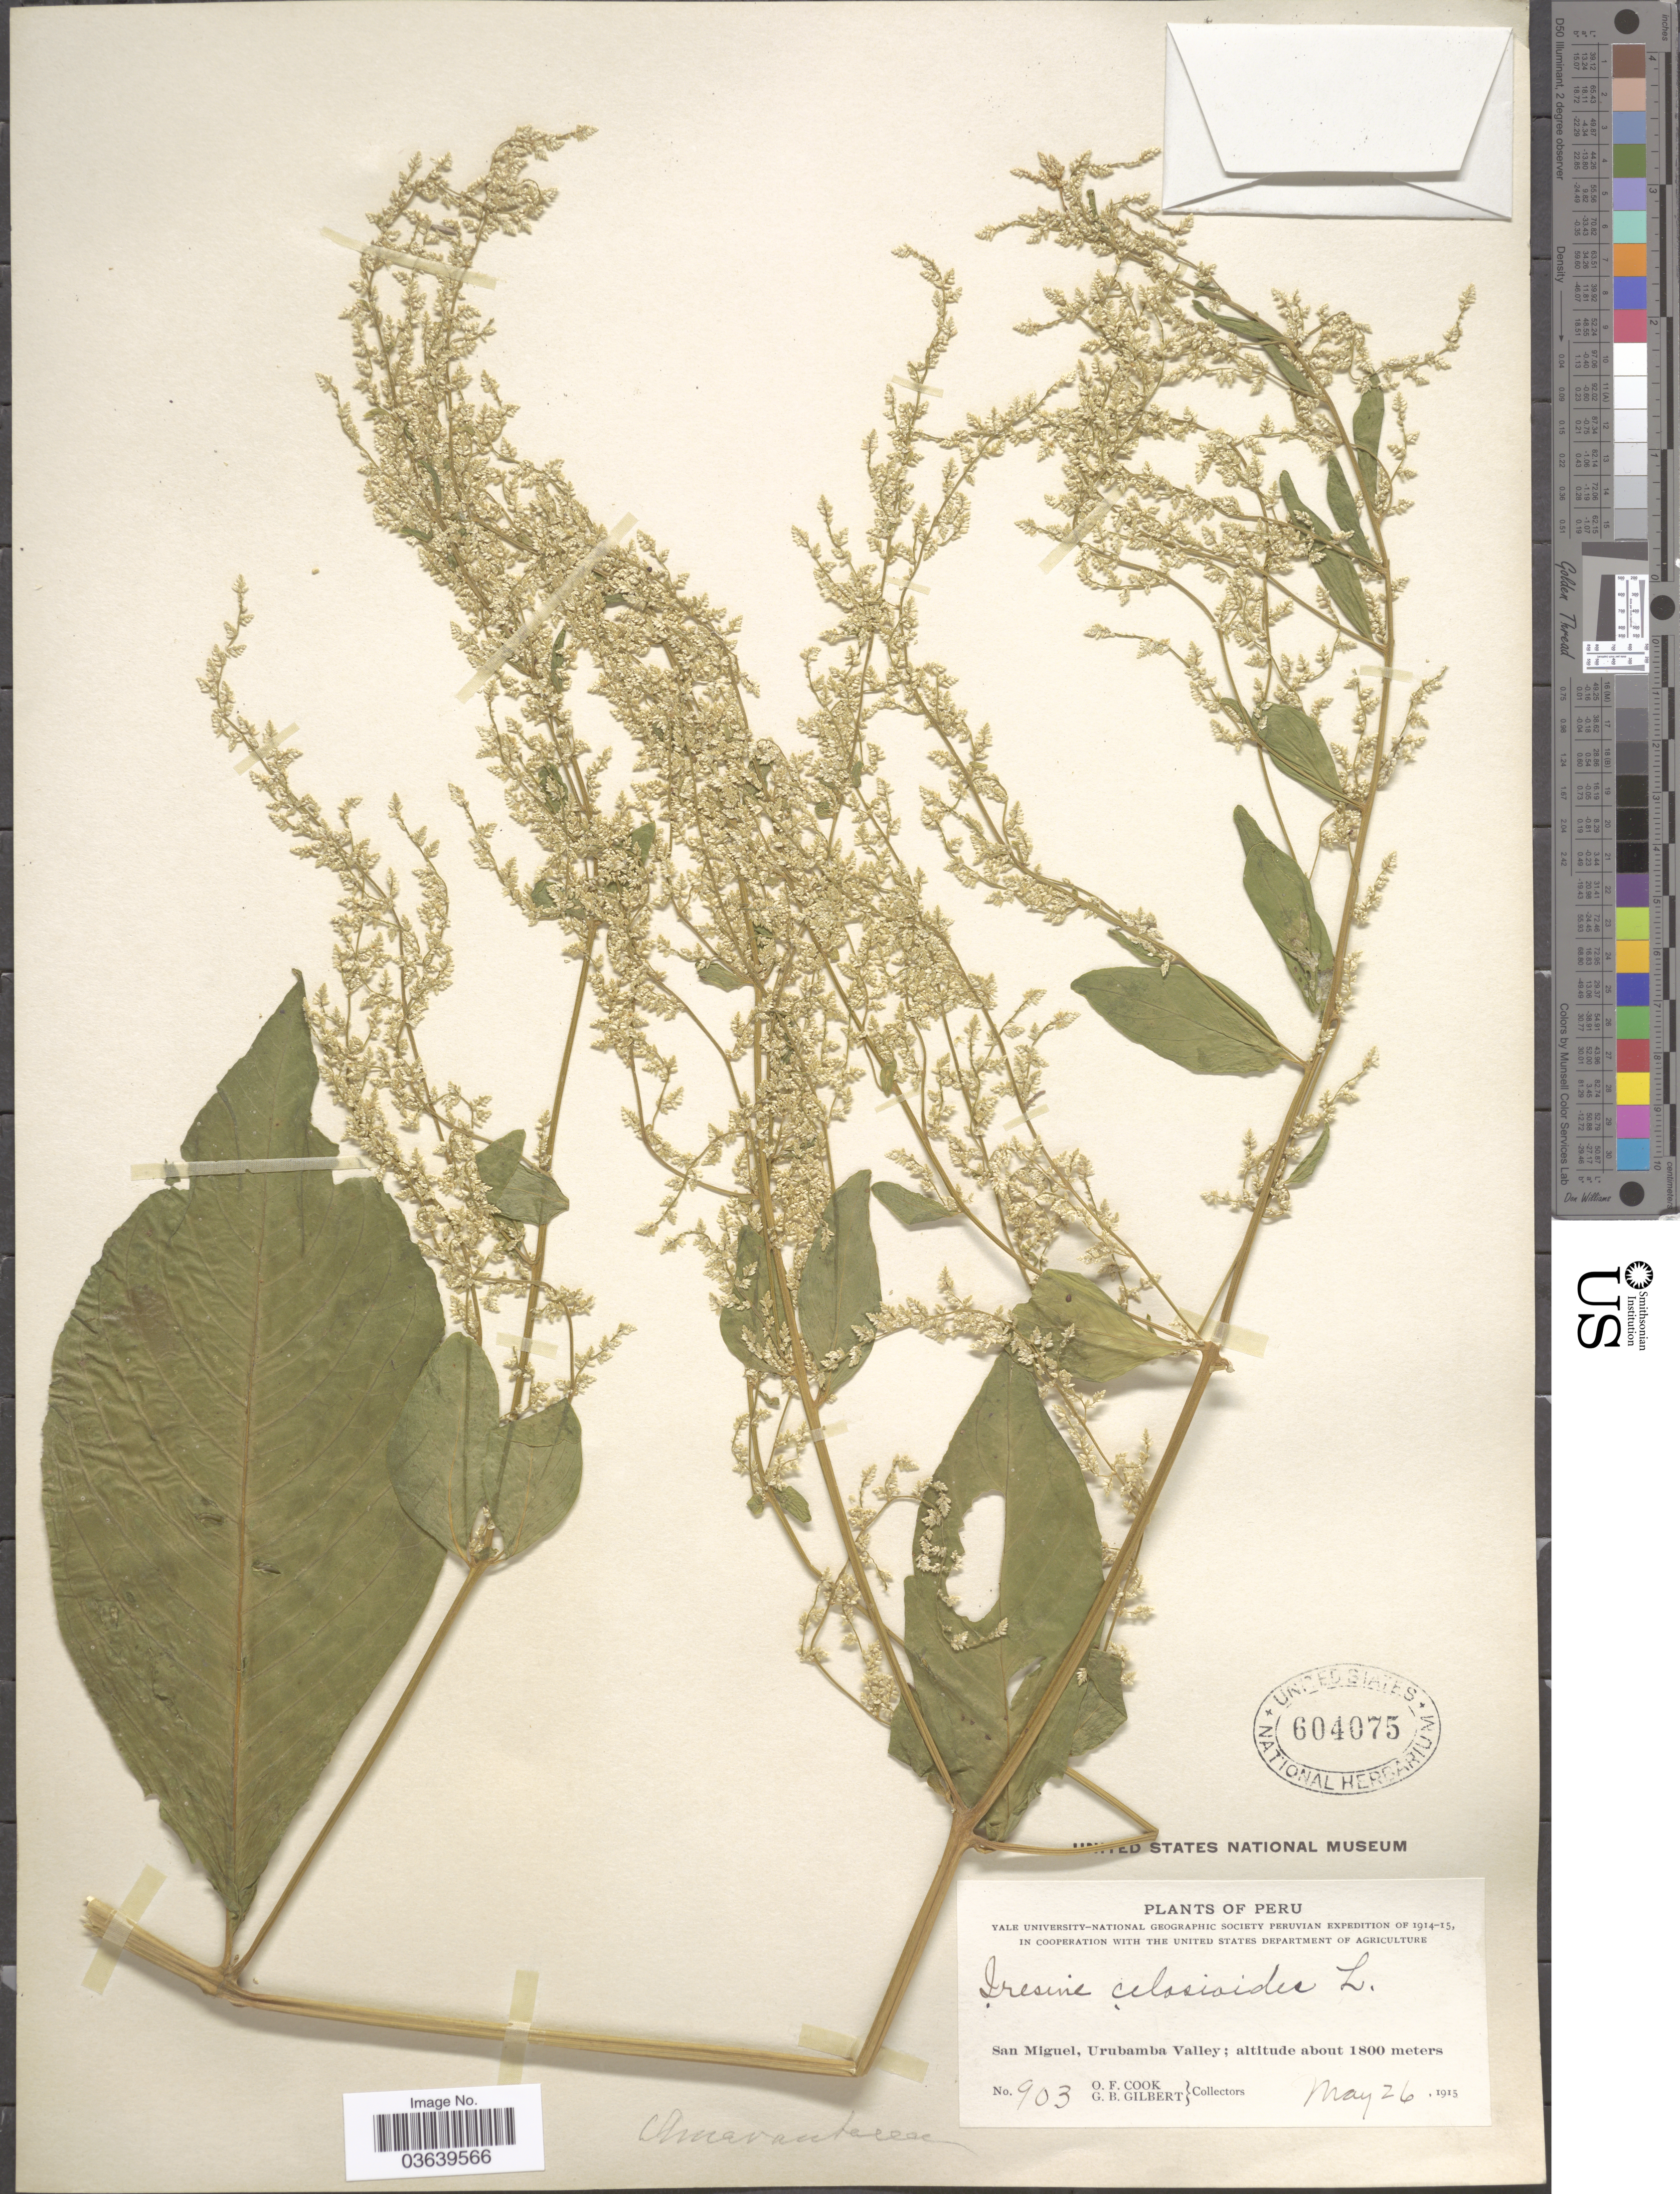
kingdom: Plantae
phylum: Tracheophyta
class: Magnoliopsida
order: Caryophyllales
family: Amaranthaceae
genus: Iresine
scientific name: Iresine celosia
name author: L.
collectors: O. F. Cook & G. B. Gilbert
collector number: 903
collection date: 1915-05-26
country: Peru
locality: San Miguel, Urubamba Valley.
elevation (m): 1800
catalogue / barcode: US 604075